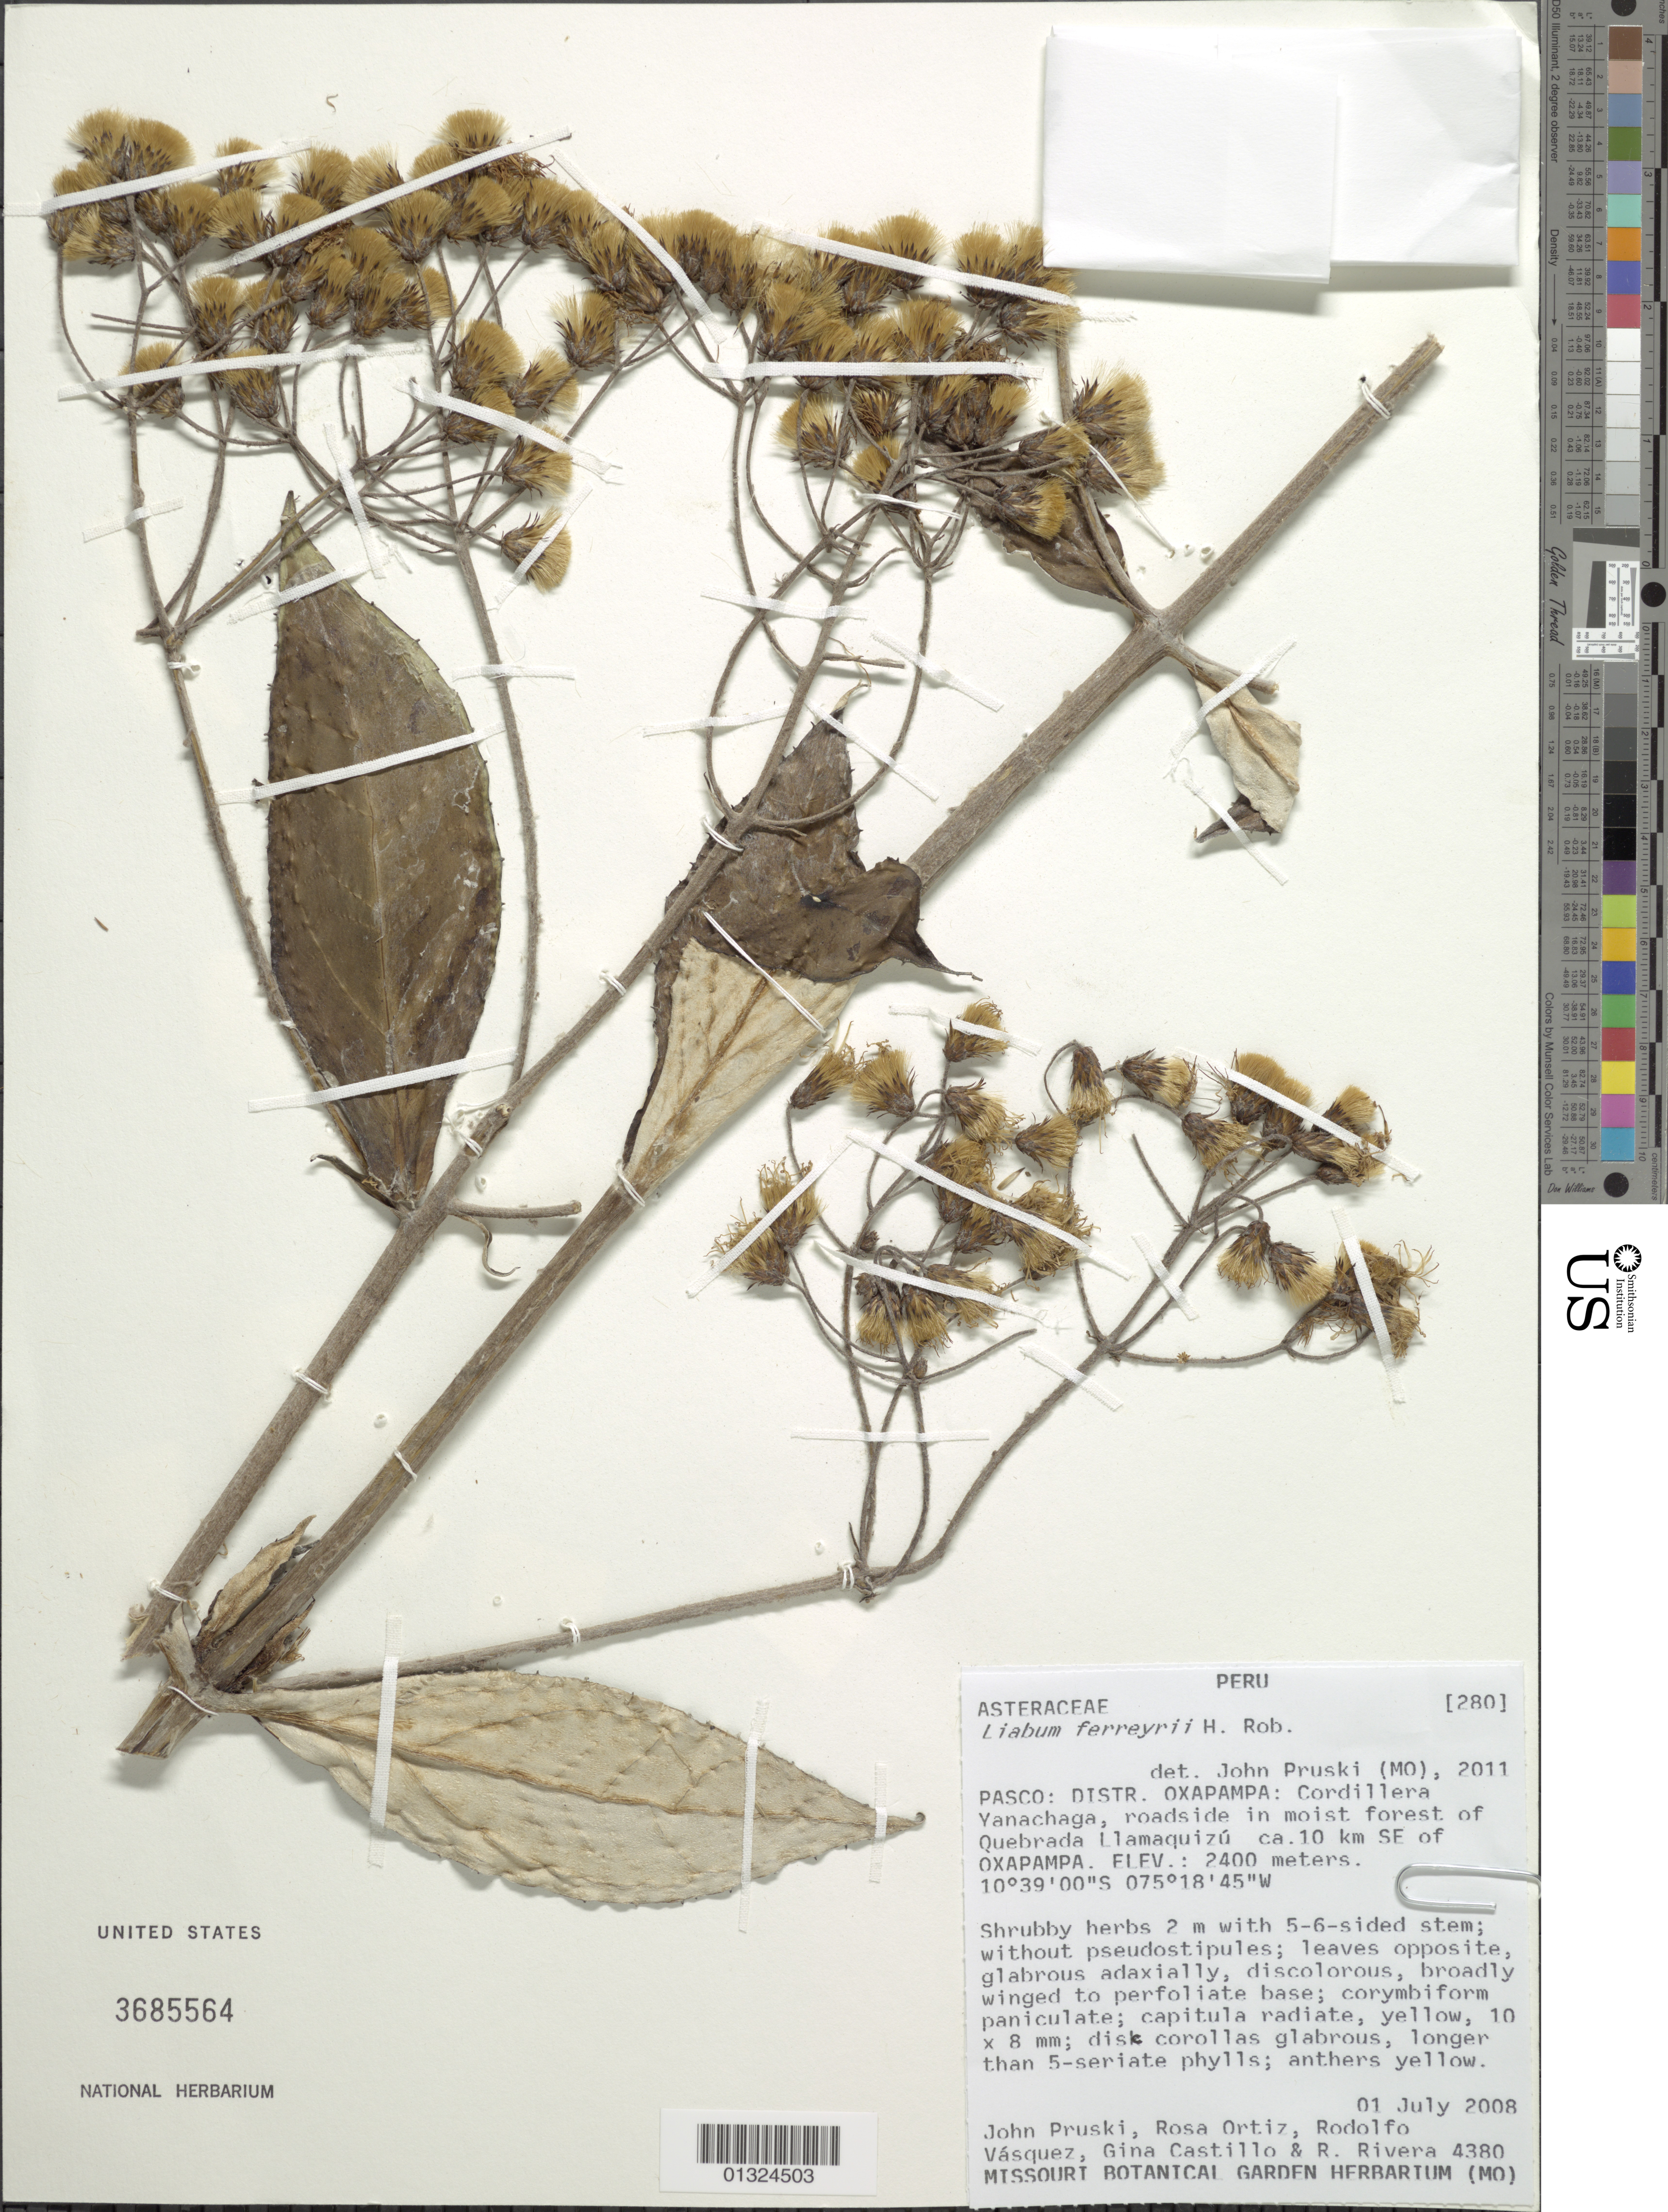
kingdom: Plantae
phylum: Tracheophyta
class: Magnoliopsida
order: Asterales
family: Asteraceae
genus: Liabum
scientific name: Liabum ferreyrae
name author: H. Rob.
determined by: Pruski, J. F.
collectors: J. F. Pruski, R. Ortíz A., R. Vásquez, G. Castillo C. & R. Rivera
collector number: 4380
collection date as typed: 1 July 2008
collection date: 2008-07-01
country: Peru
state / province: Pasco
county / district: Oxapampa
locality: Cordillera Yanachaga, roadside of Quebrada Llamaquizu ca 10 km SE of Oxapampa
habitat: Roadside in moist forest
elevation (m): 2400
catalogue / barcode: US 3685564